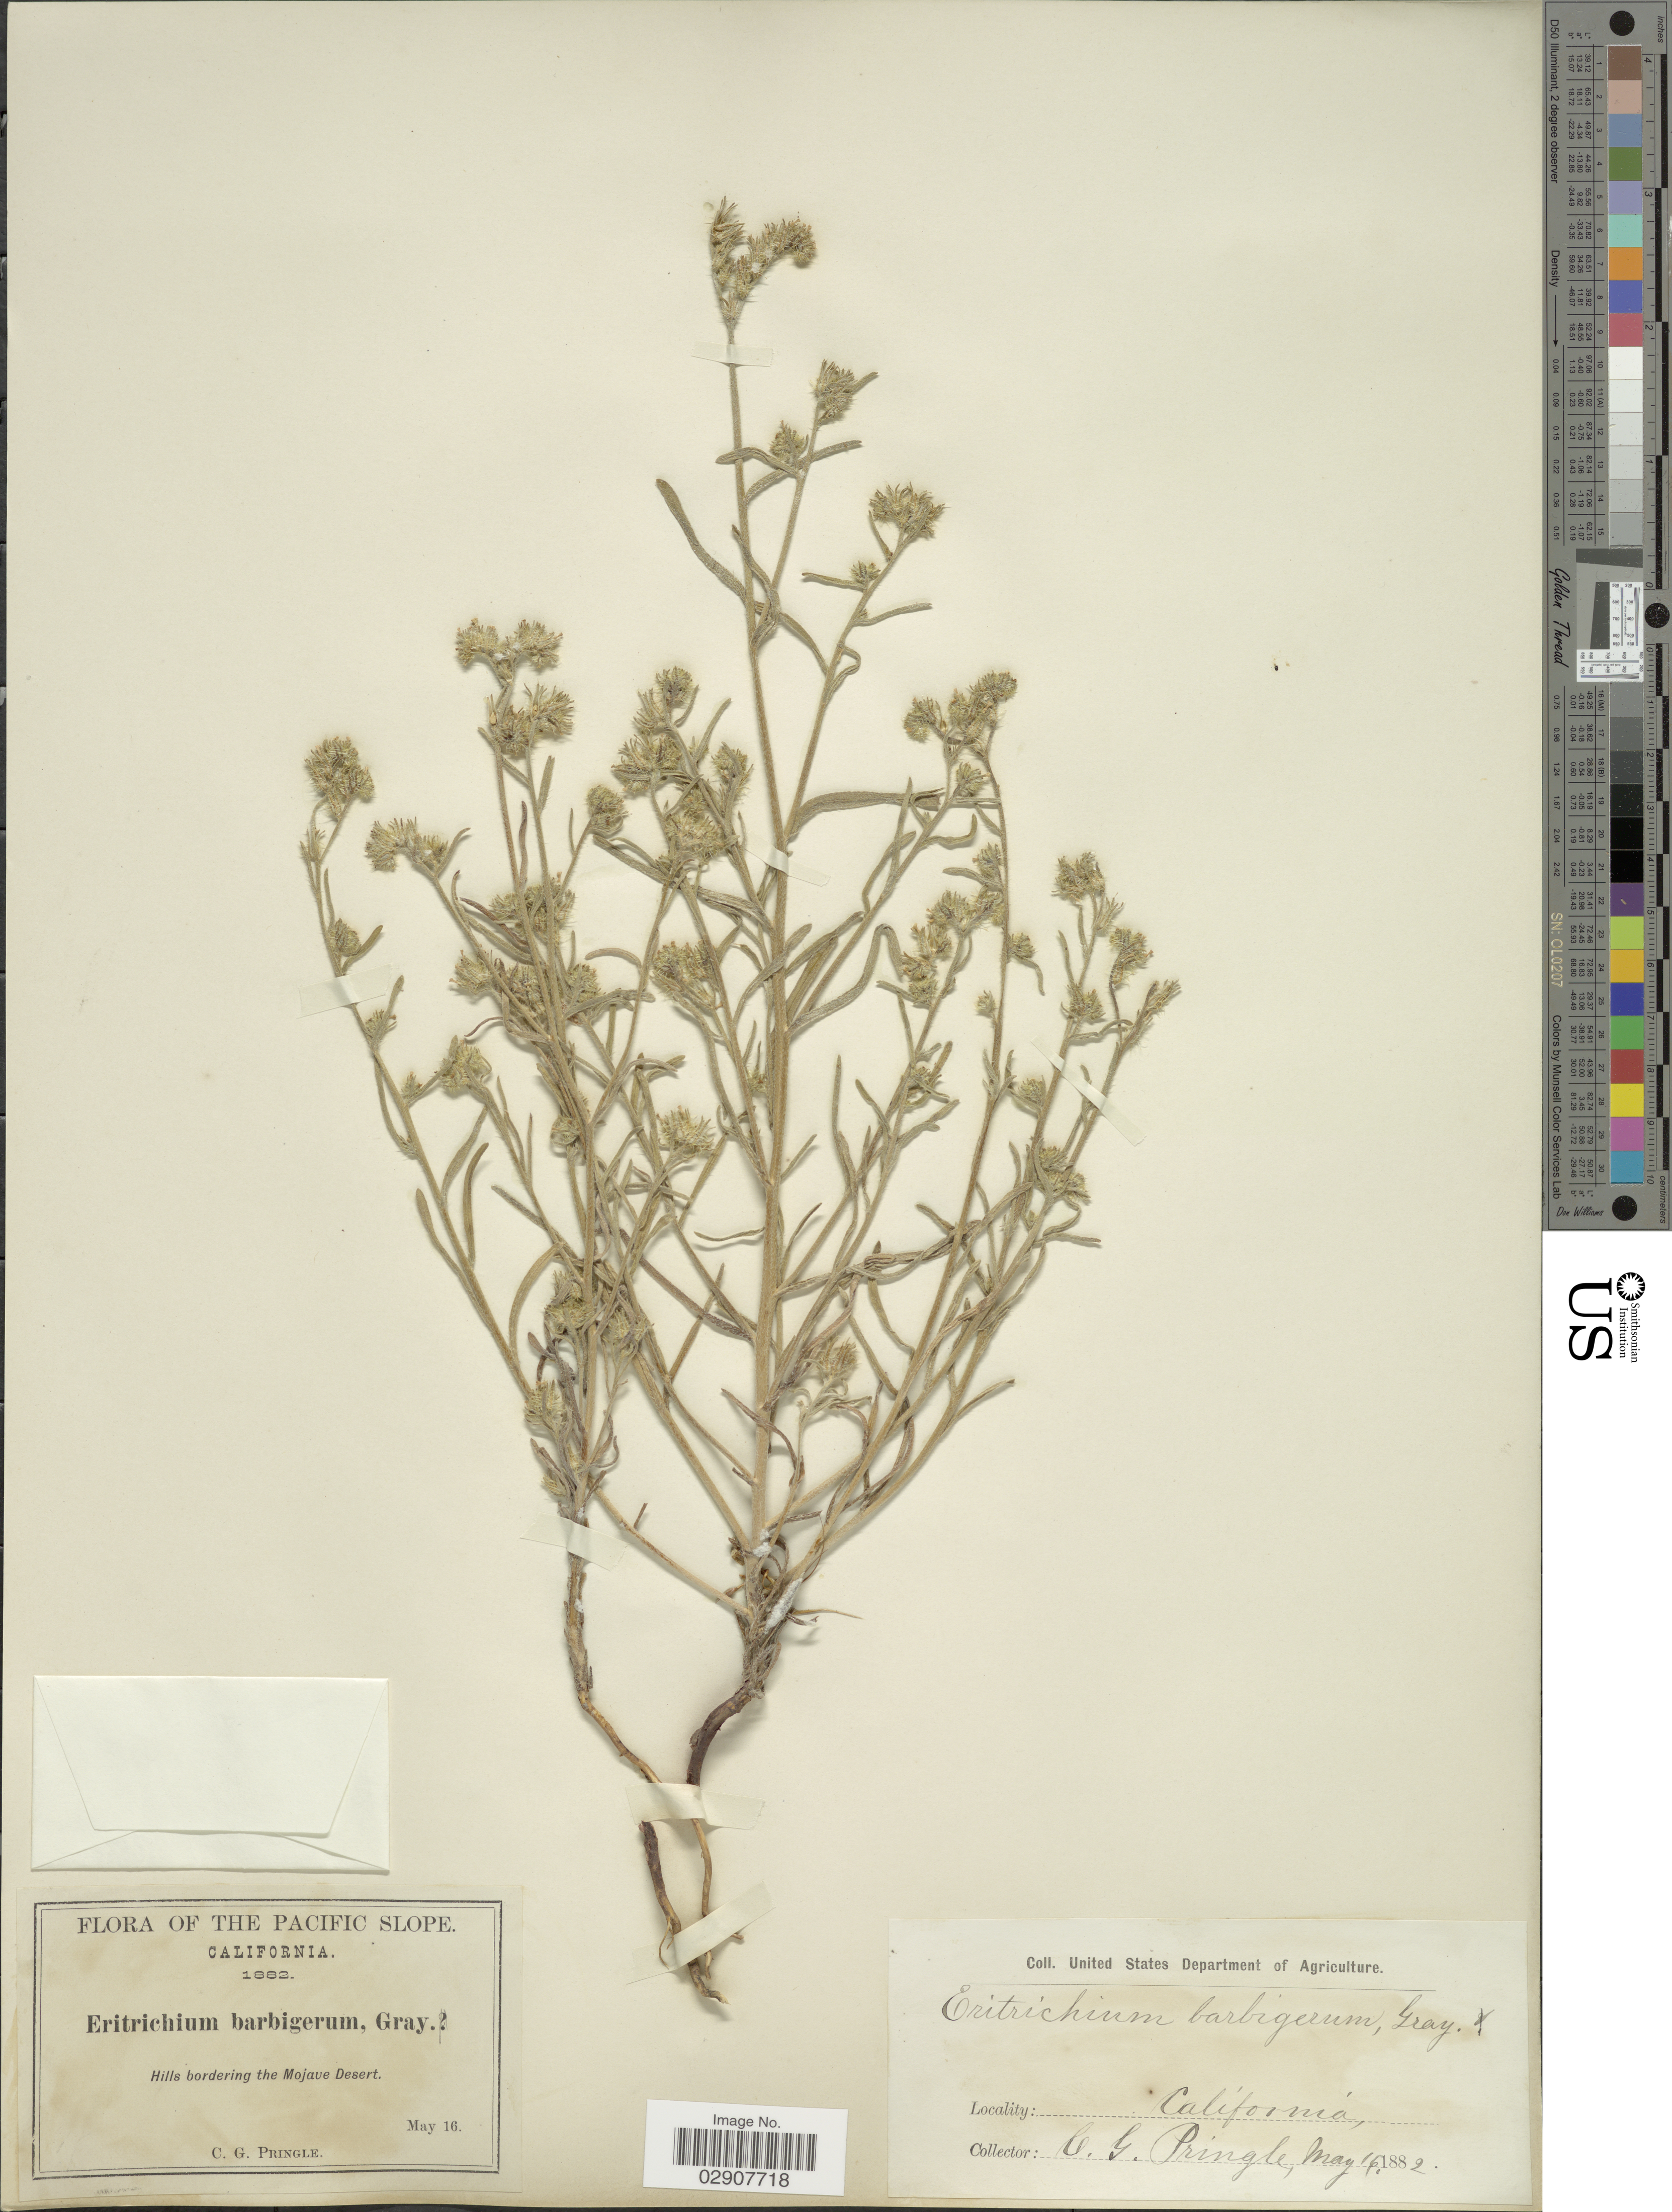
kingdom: Plantae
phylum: Tracheophyta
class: Magnoliopsida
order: Boraginales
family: Boraginaceae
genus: Cryptantha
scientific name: Cryptantha intermedia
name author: (A. Gray) Greene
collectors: C. G. Pringle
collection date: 1882-05-16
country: United States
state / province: California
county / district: San Bernardino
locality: The Pacific Slope, Hills bordering the Mojave Desert.